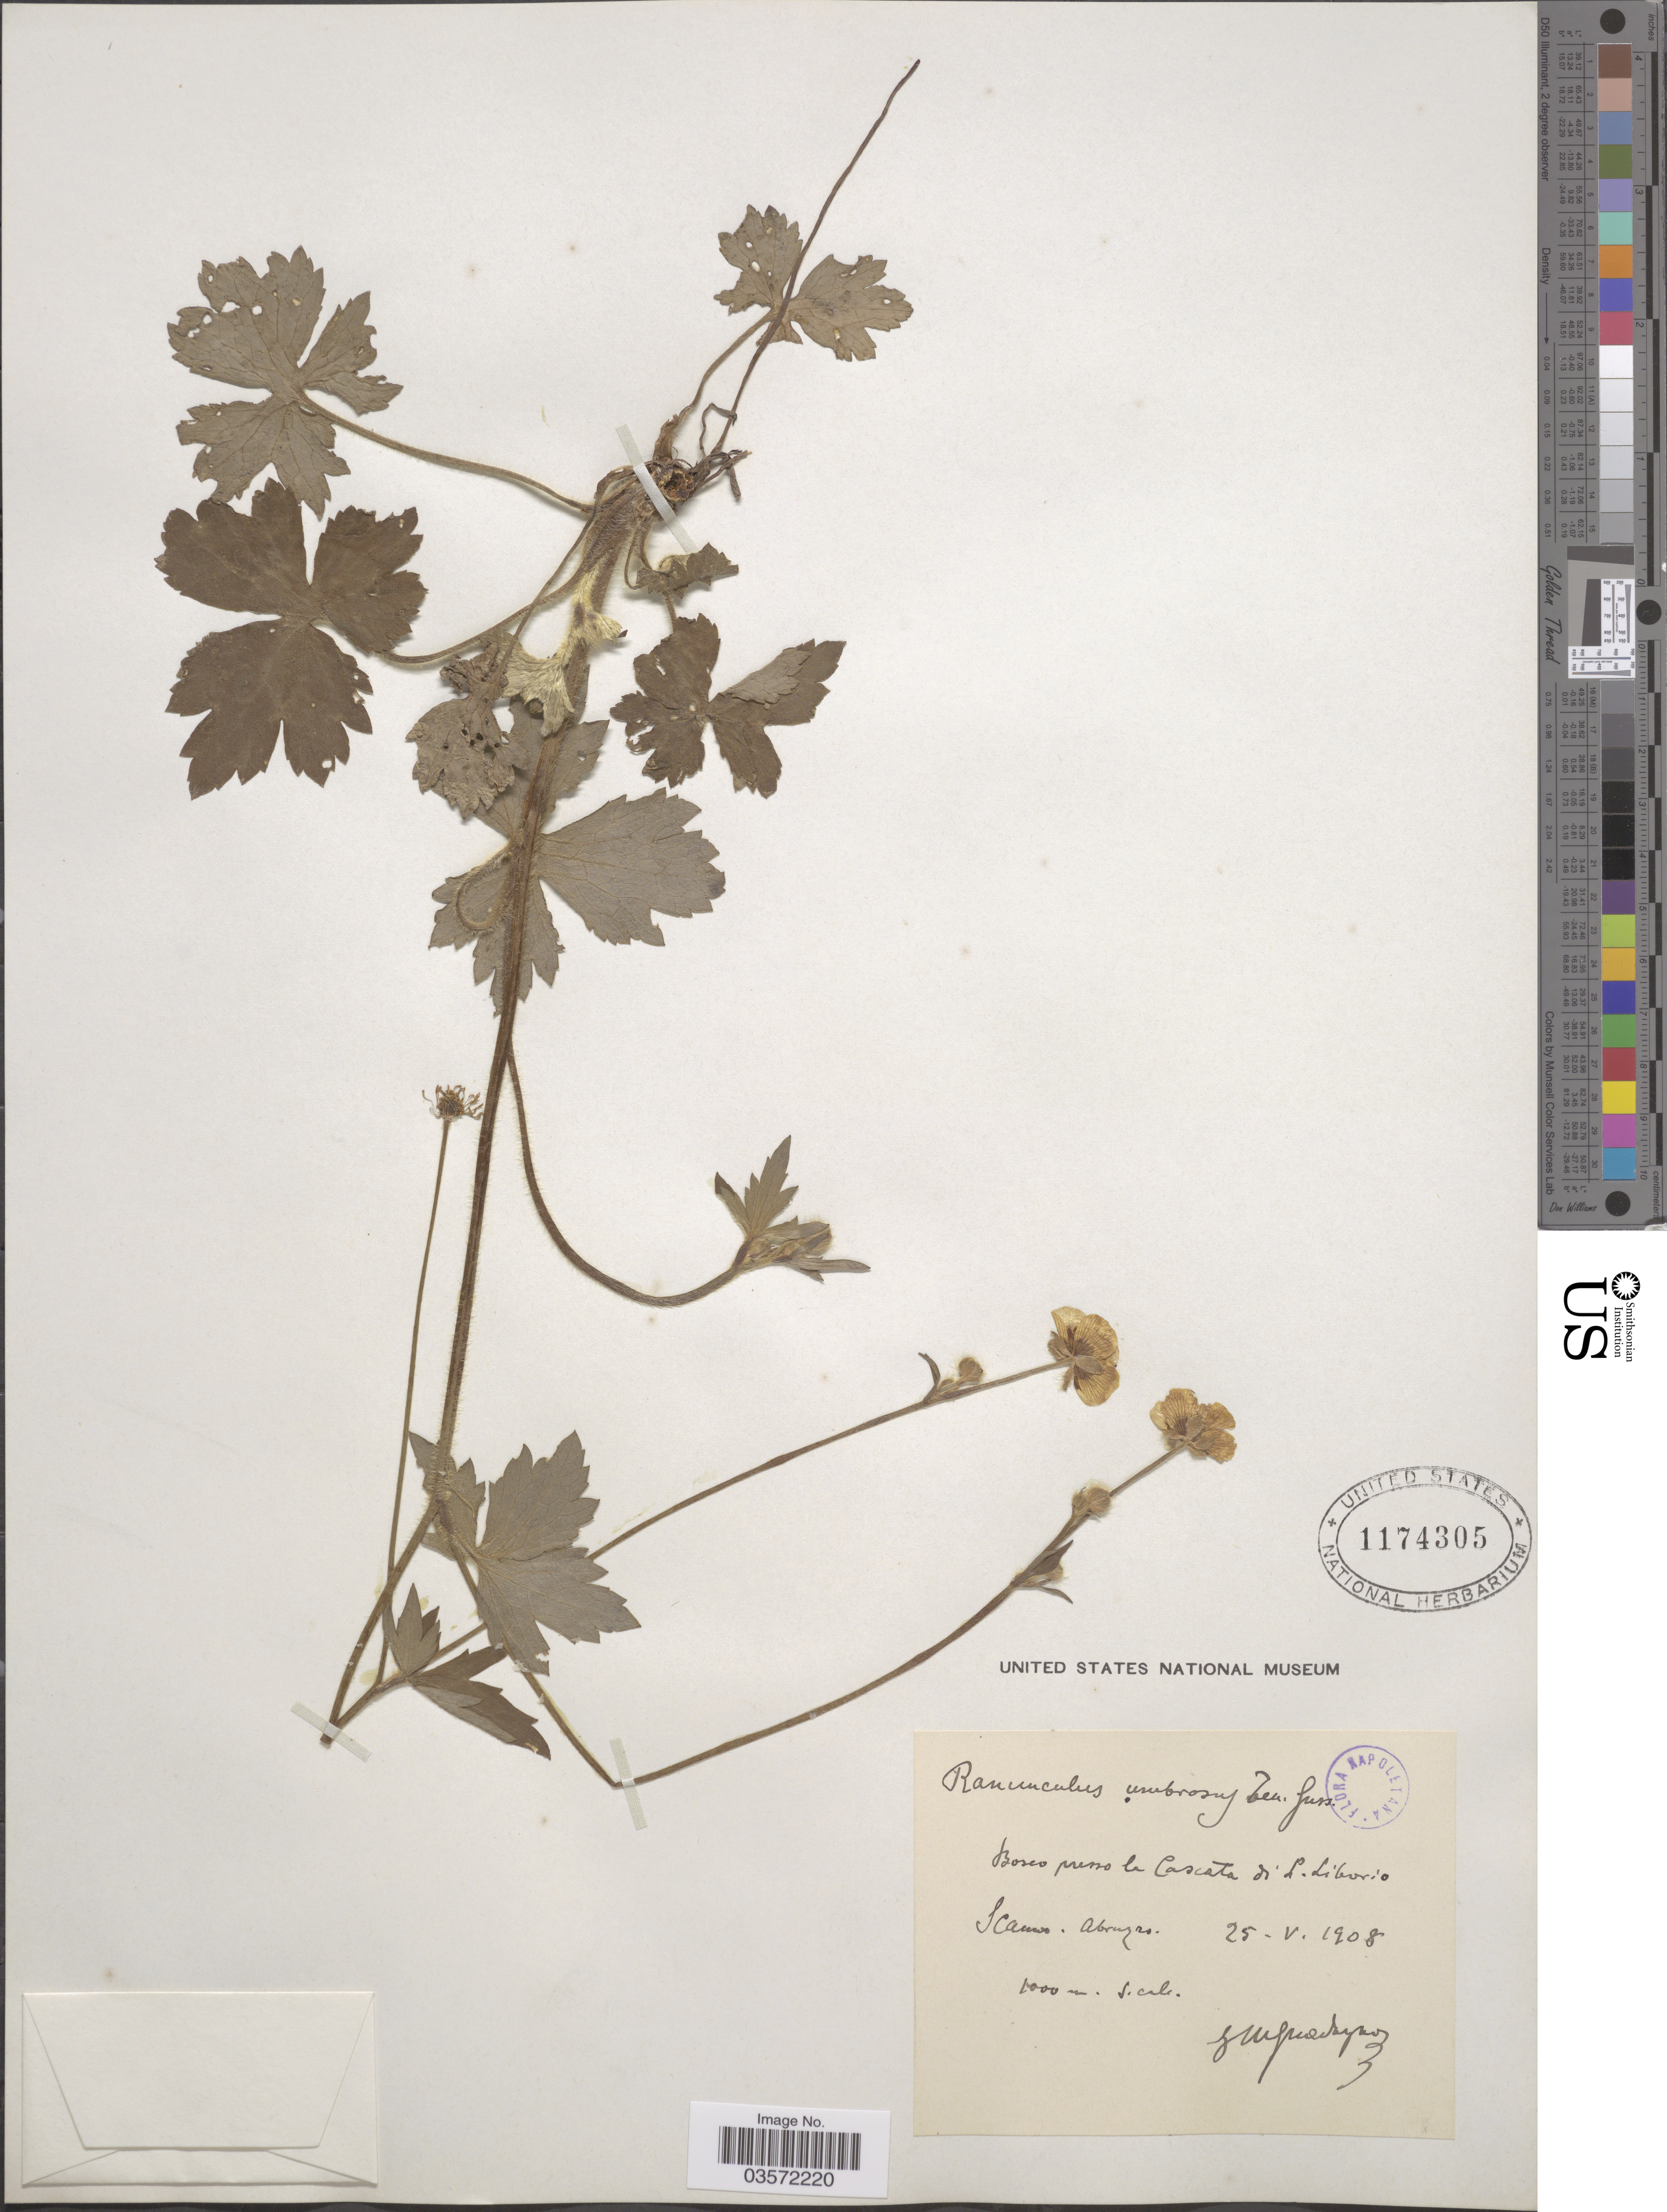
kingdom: Plantae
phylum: Tracheophyta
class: Magnoliopsida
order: Ranunculales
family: Ranunculaceae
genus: Ranunculus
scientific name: Ranunculus umbrosus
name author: Ten. & Gussone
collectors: G. Guadagno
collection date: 1908-05-25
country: Italy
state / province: Abruzzo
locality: Bosco presso la Cascata di S. Liborio, Scanno, Abruzzo.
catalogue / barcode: US 1174305